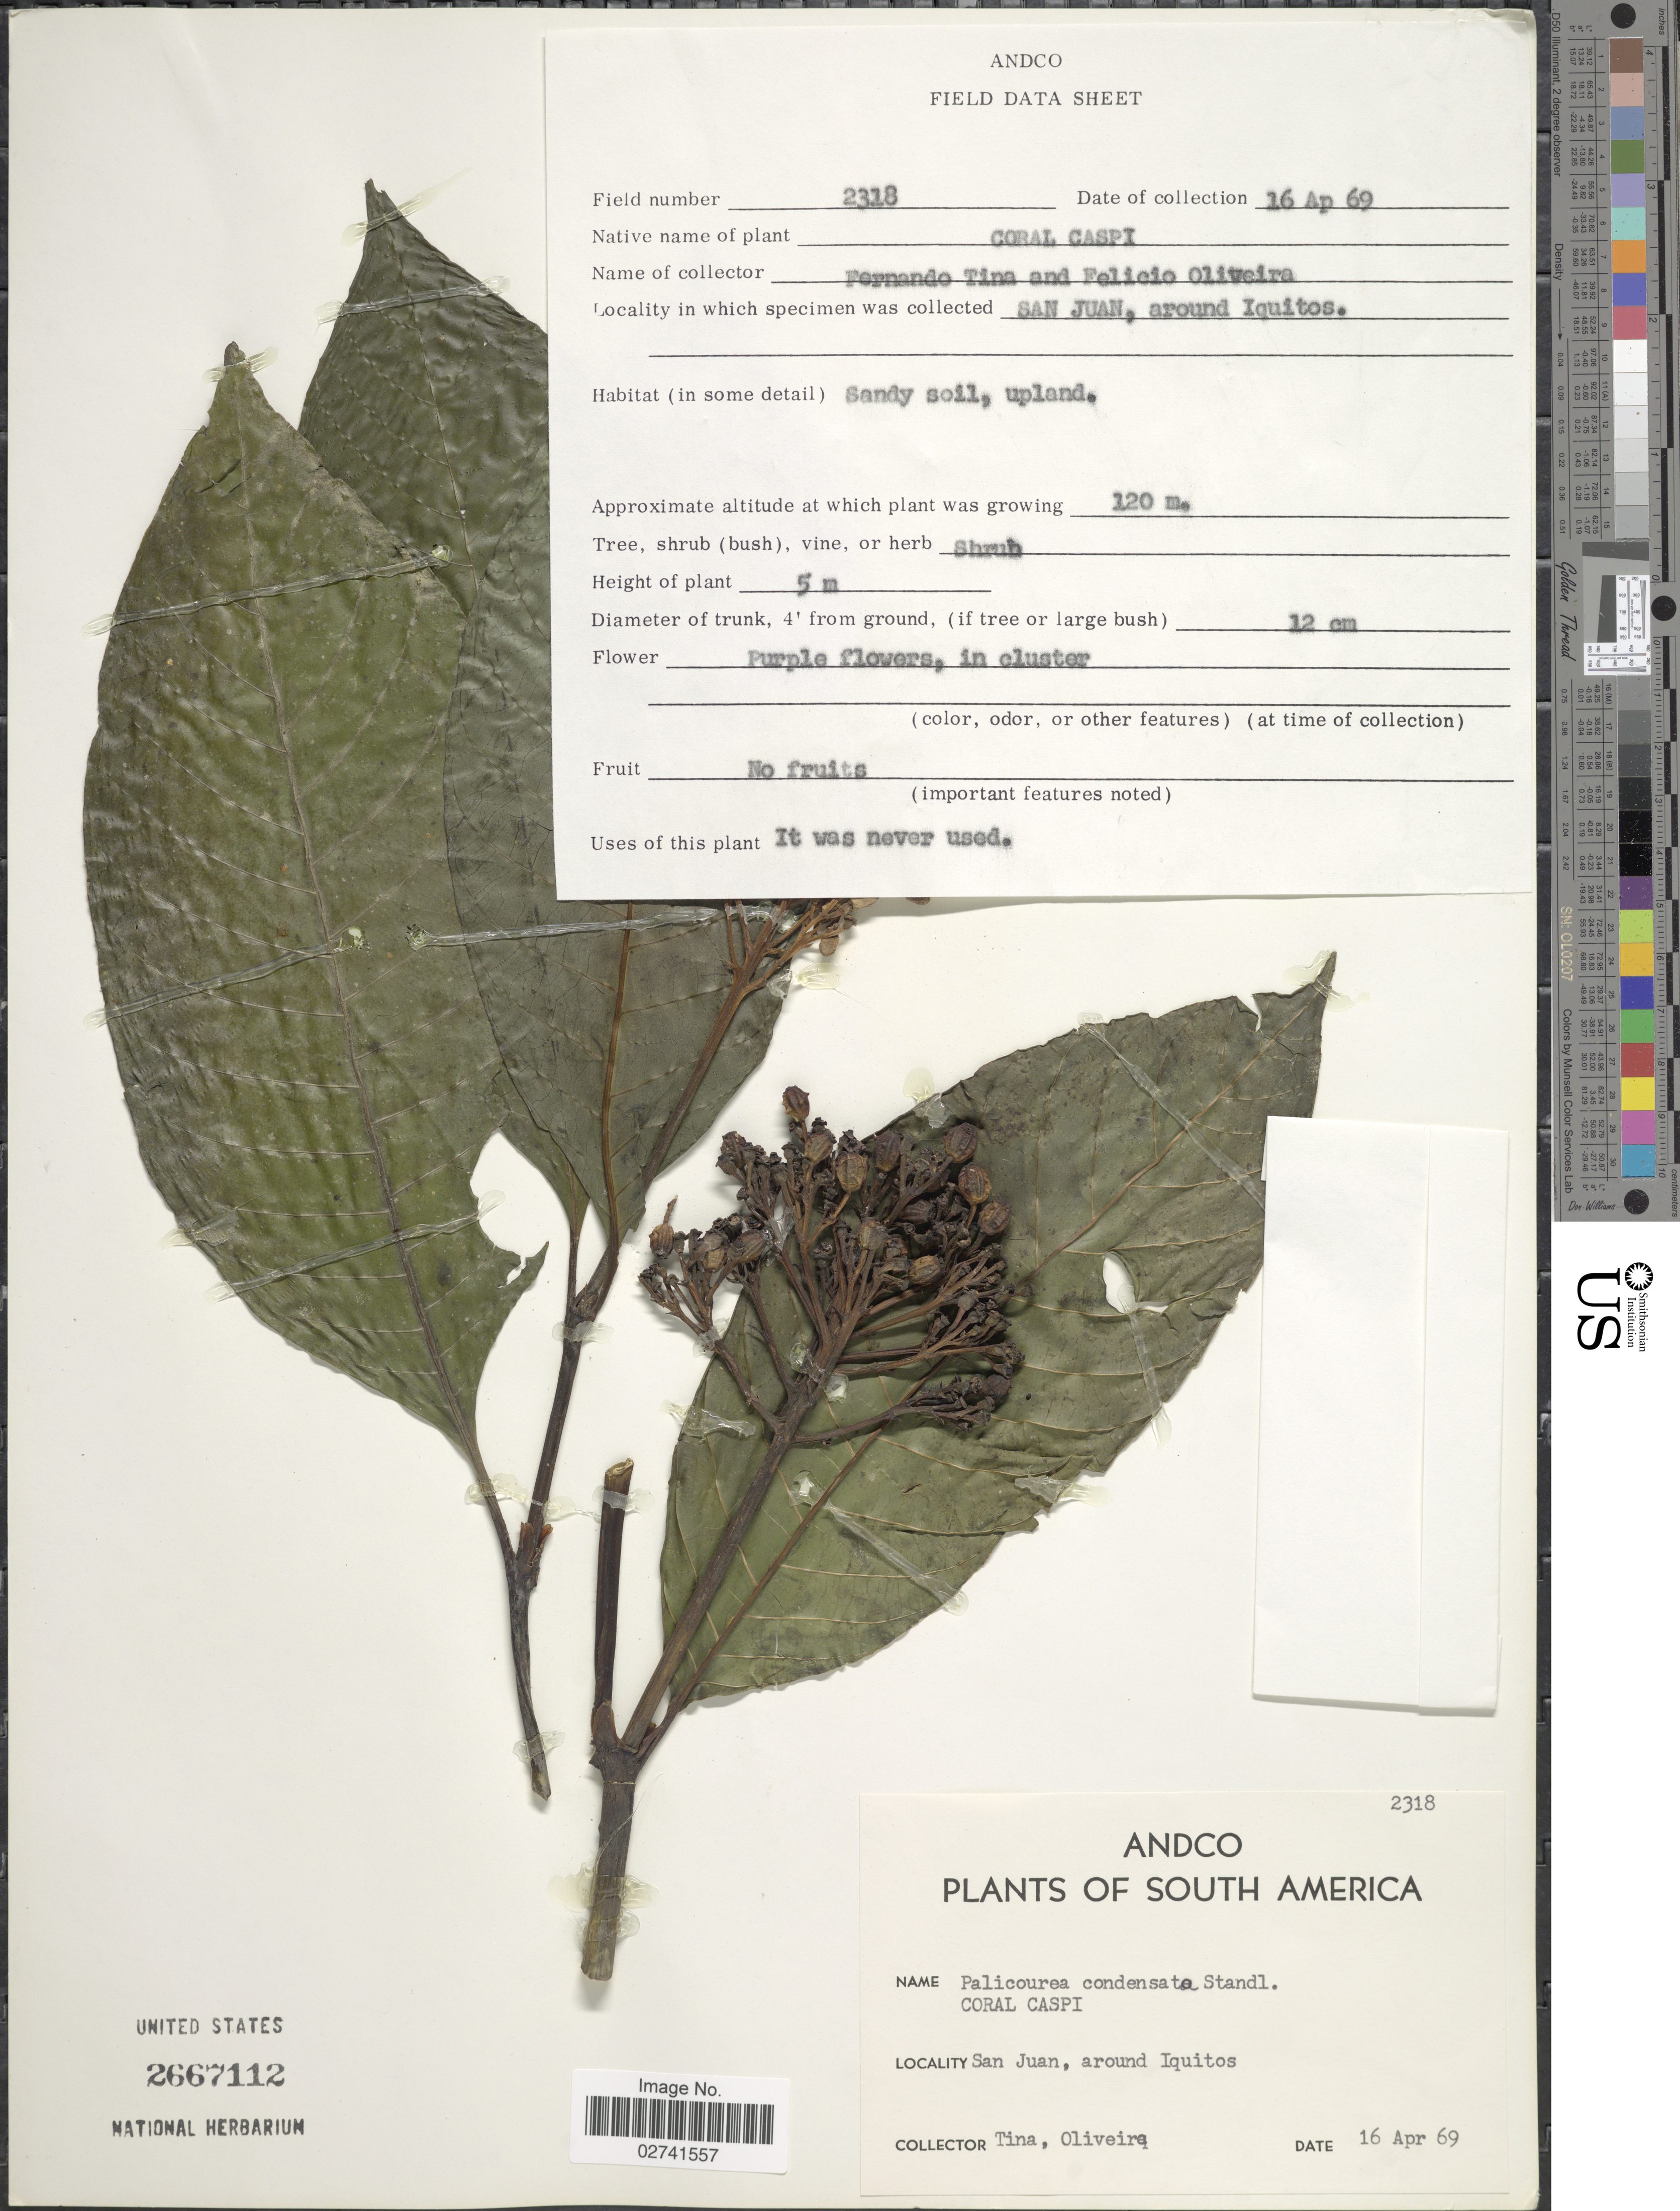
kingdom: Plantae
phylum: Tracheophyta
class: Magnoliopsida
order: Gentianales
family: Rubiaceae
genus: Palicourea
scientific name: Palicourea lasiantha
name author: Krause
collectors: F. Tina & F. Oliveira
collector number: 2318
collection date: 1969-04-16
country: Peru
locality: San Juan, around Iquitos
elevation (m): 120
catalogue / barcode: US 2667112